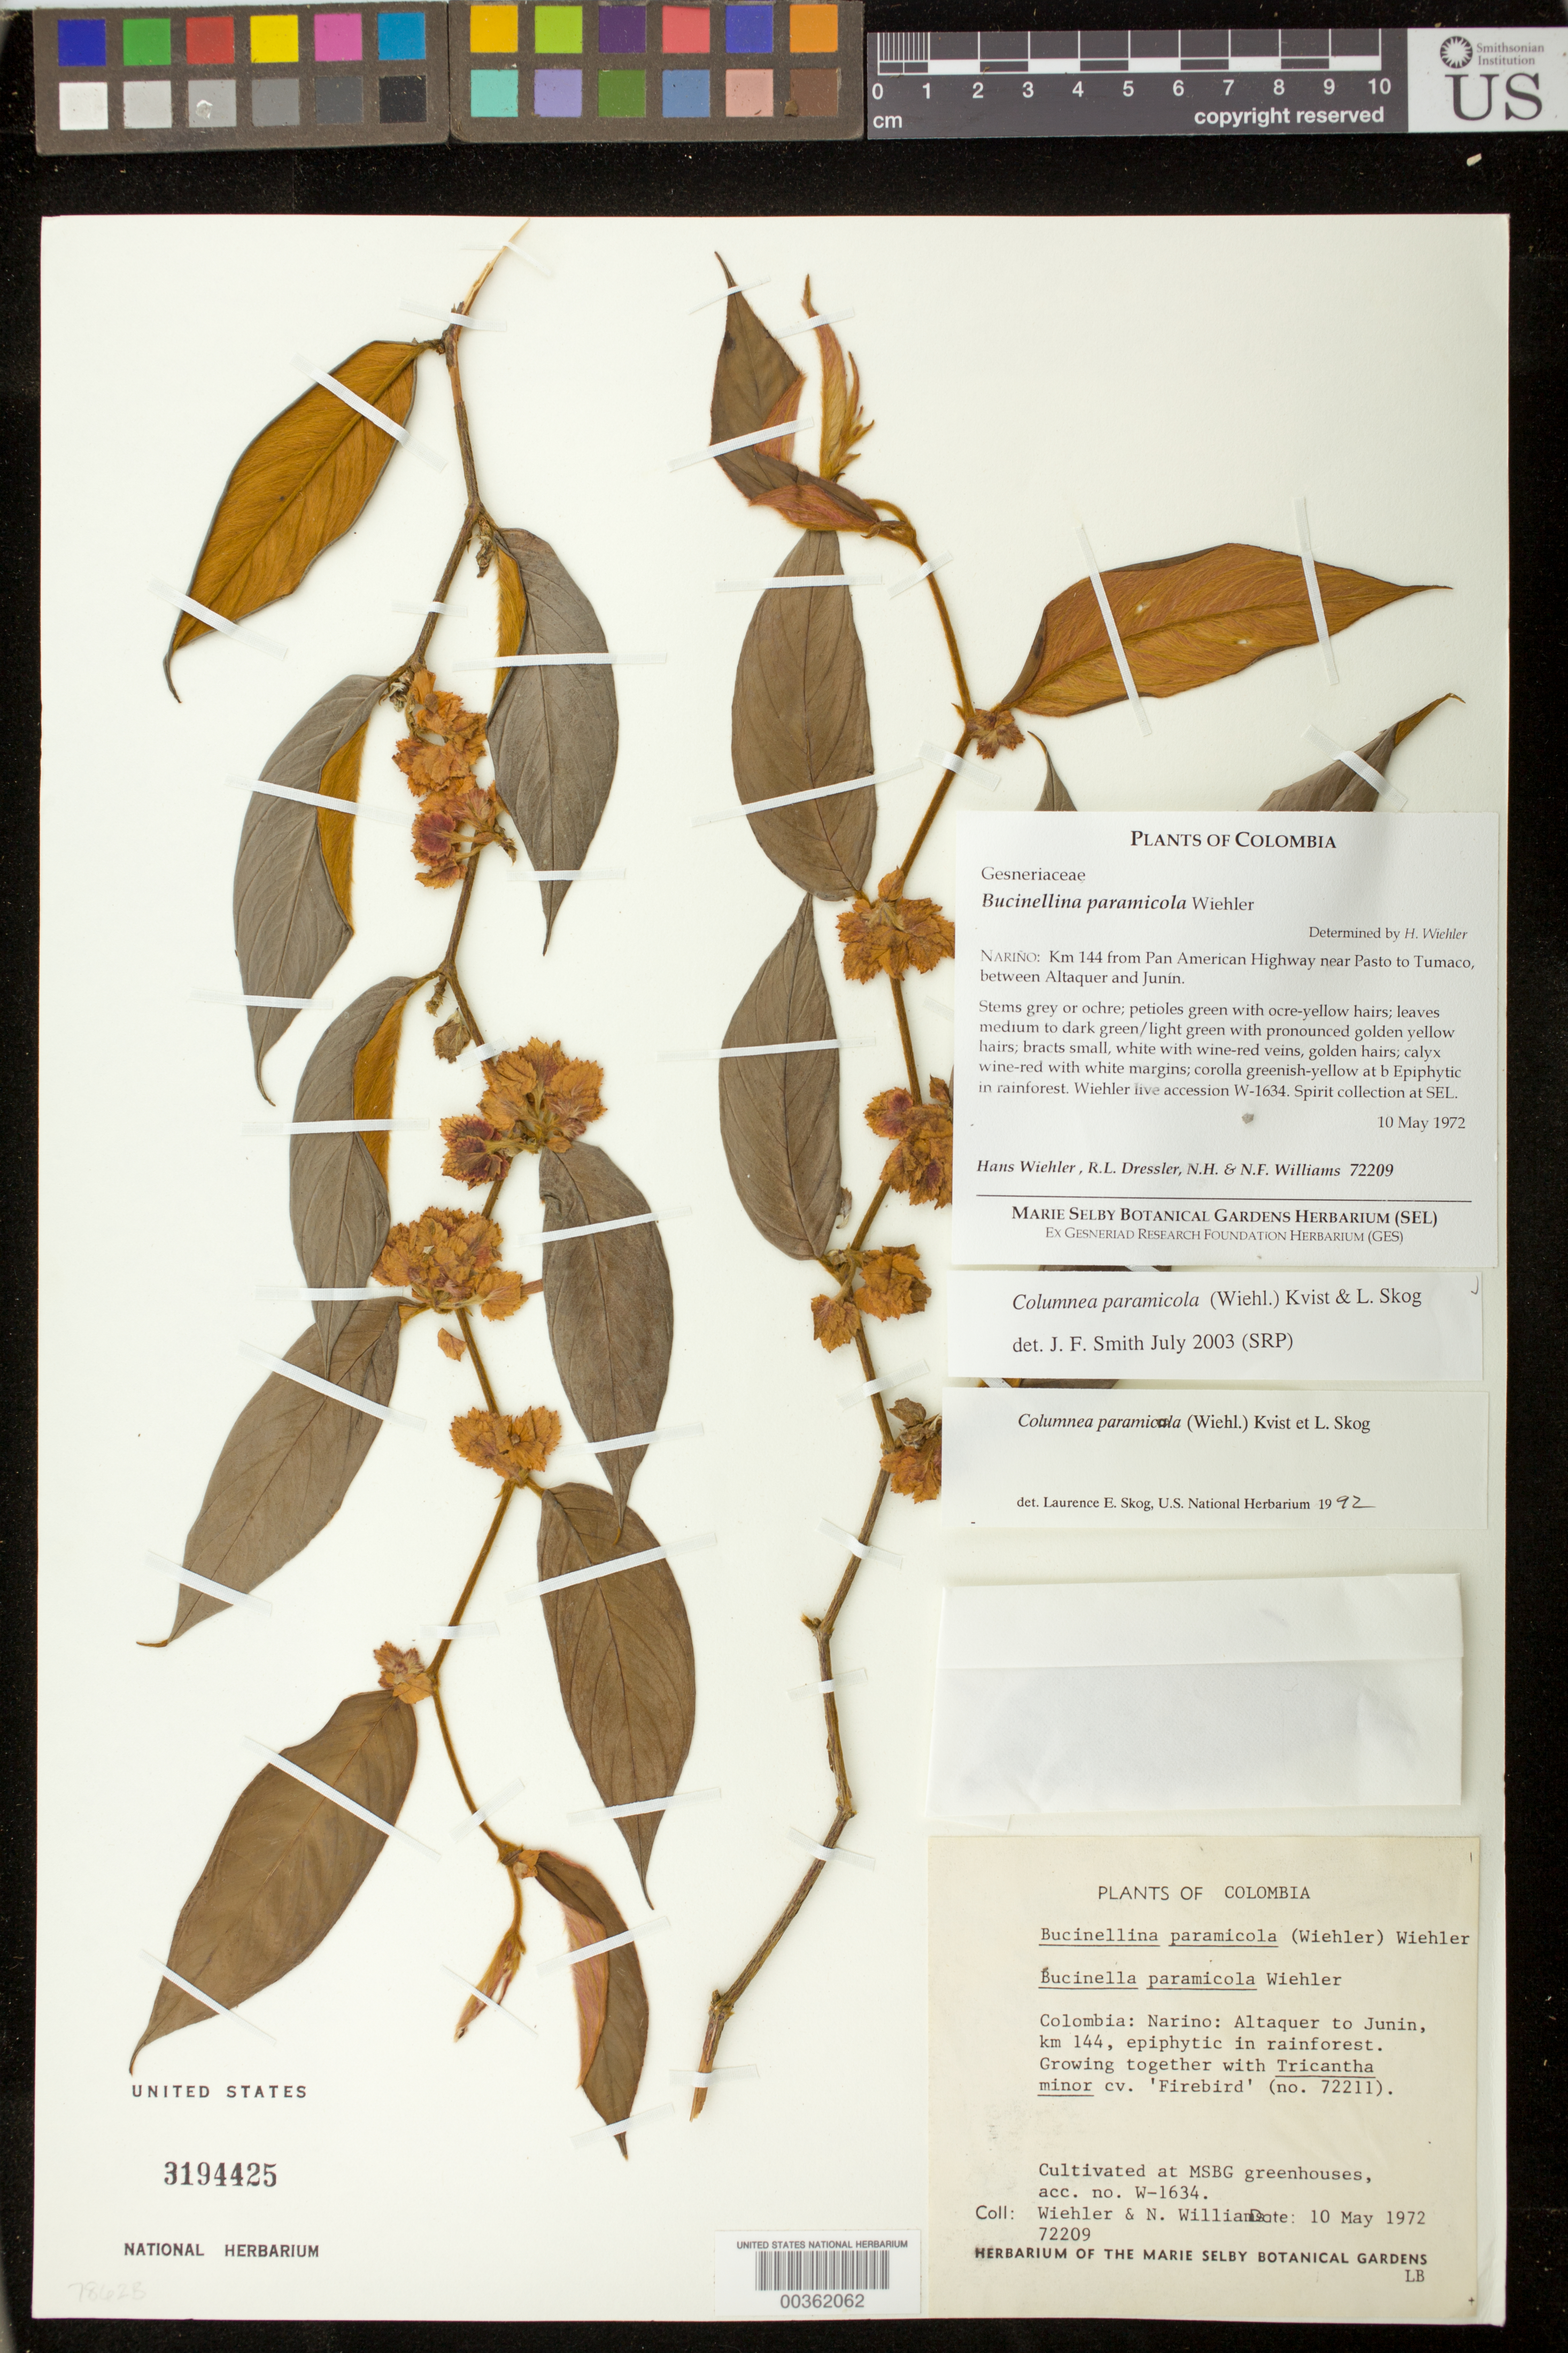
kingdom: Plantae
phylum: Tracheophyta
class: Magnoliopsida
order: Lamiales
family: Gesneriaceae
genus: Columnea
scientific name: Columnea paramicola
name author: (Wiehler) L.P. Kvist & L.E. Skog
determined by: Smith, J. F.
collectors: H. J. Wiehler & N. H. Williams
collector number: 72209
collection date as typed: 10 May 1972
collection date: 1972-05-10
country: Colombia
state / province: Nariño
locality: Km 144 from Pan American Highway near Pasto to Tumaco, between Altaquer and Junin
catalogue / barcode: US 3194425